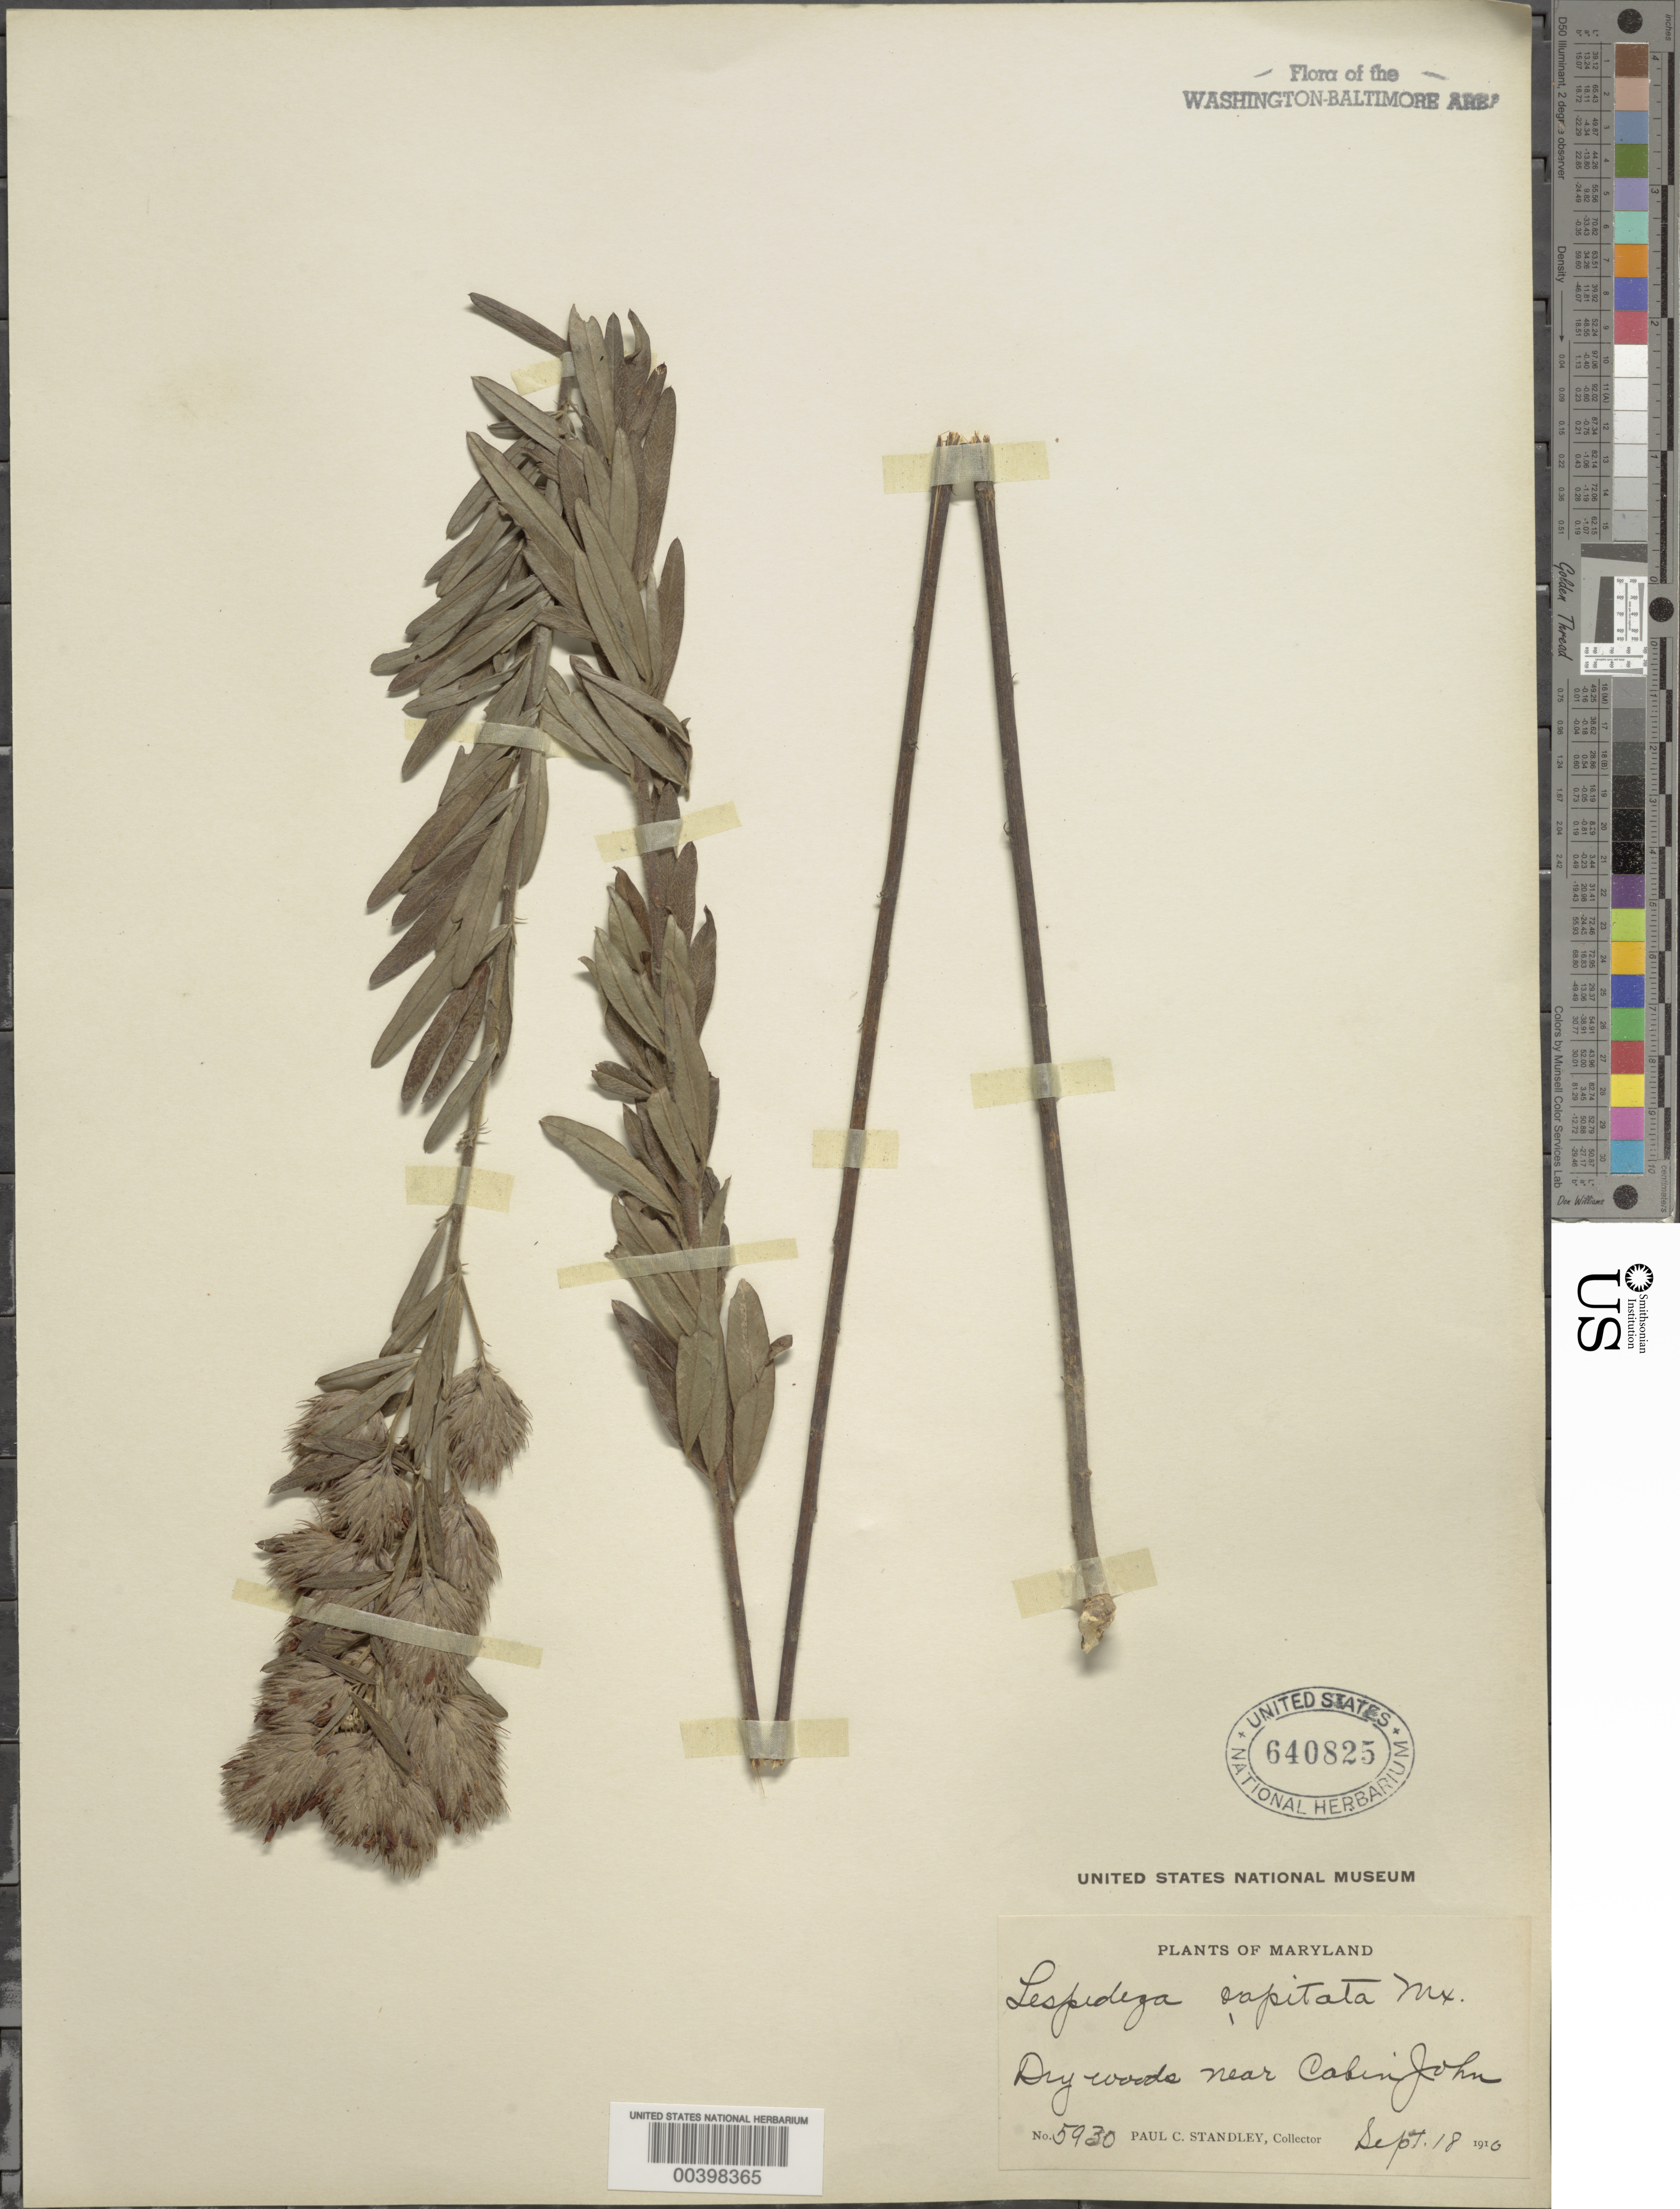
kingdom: Plantae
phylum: Tracheophyta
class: Magnoliopsida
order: Fabales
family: Fabaceae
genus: Lespedeza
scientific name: Lespedeza capitata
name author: Michx.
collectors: P. C. Standley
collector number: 5930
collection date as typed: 18 Sep 1910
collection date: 1910-09-18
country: United States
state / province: Maryland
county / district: Montgomery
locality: Near Cabin John C. & O. Canal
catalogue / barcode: US 640825